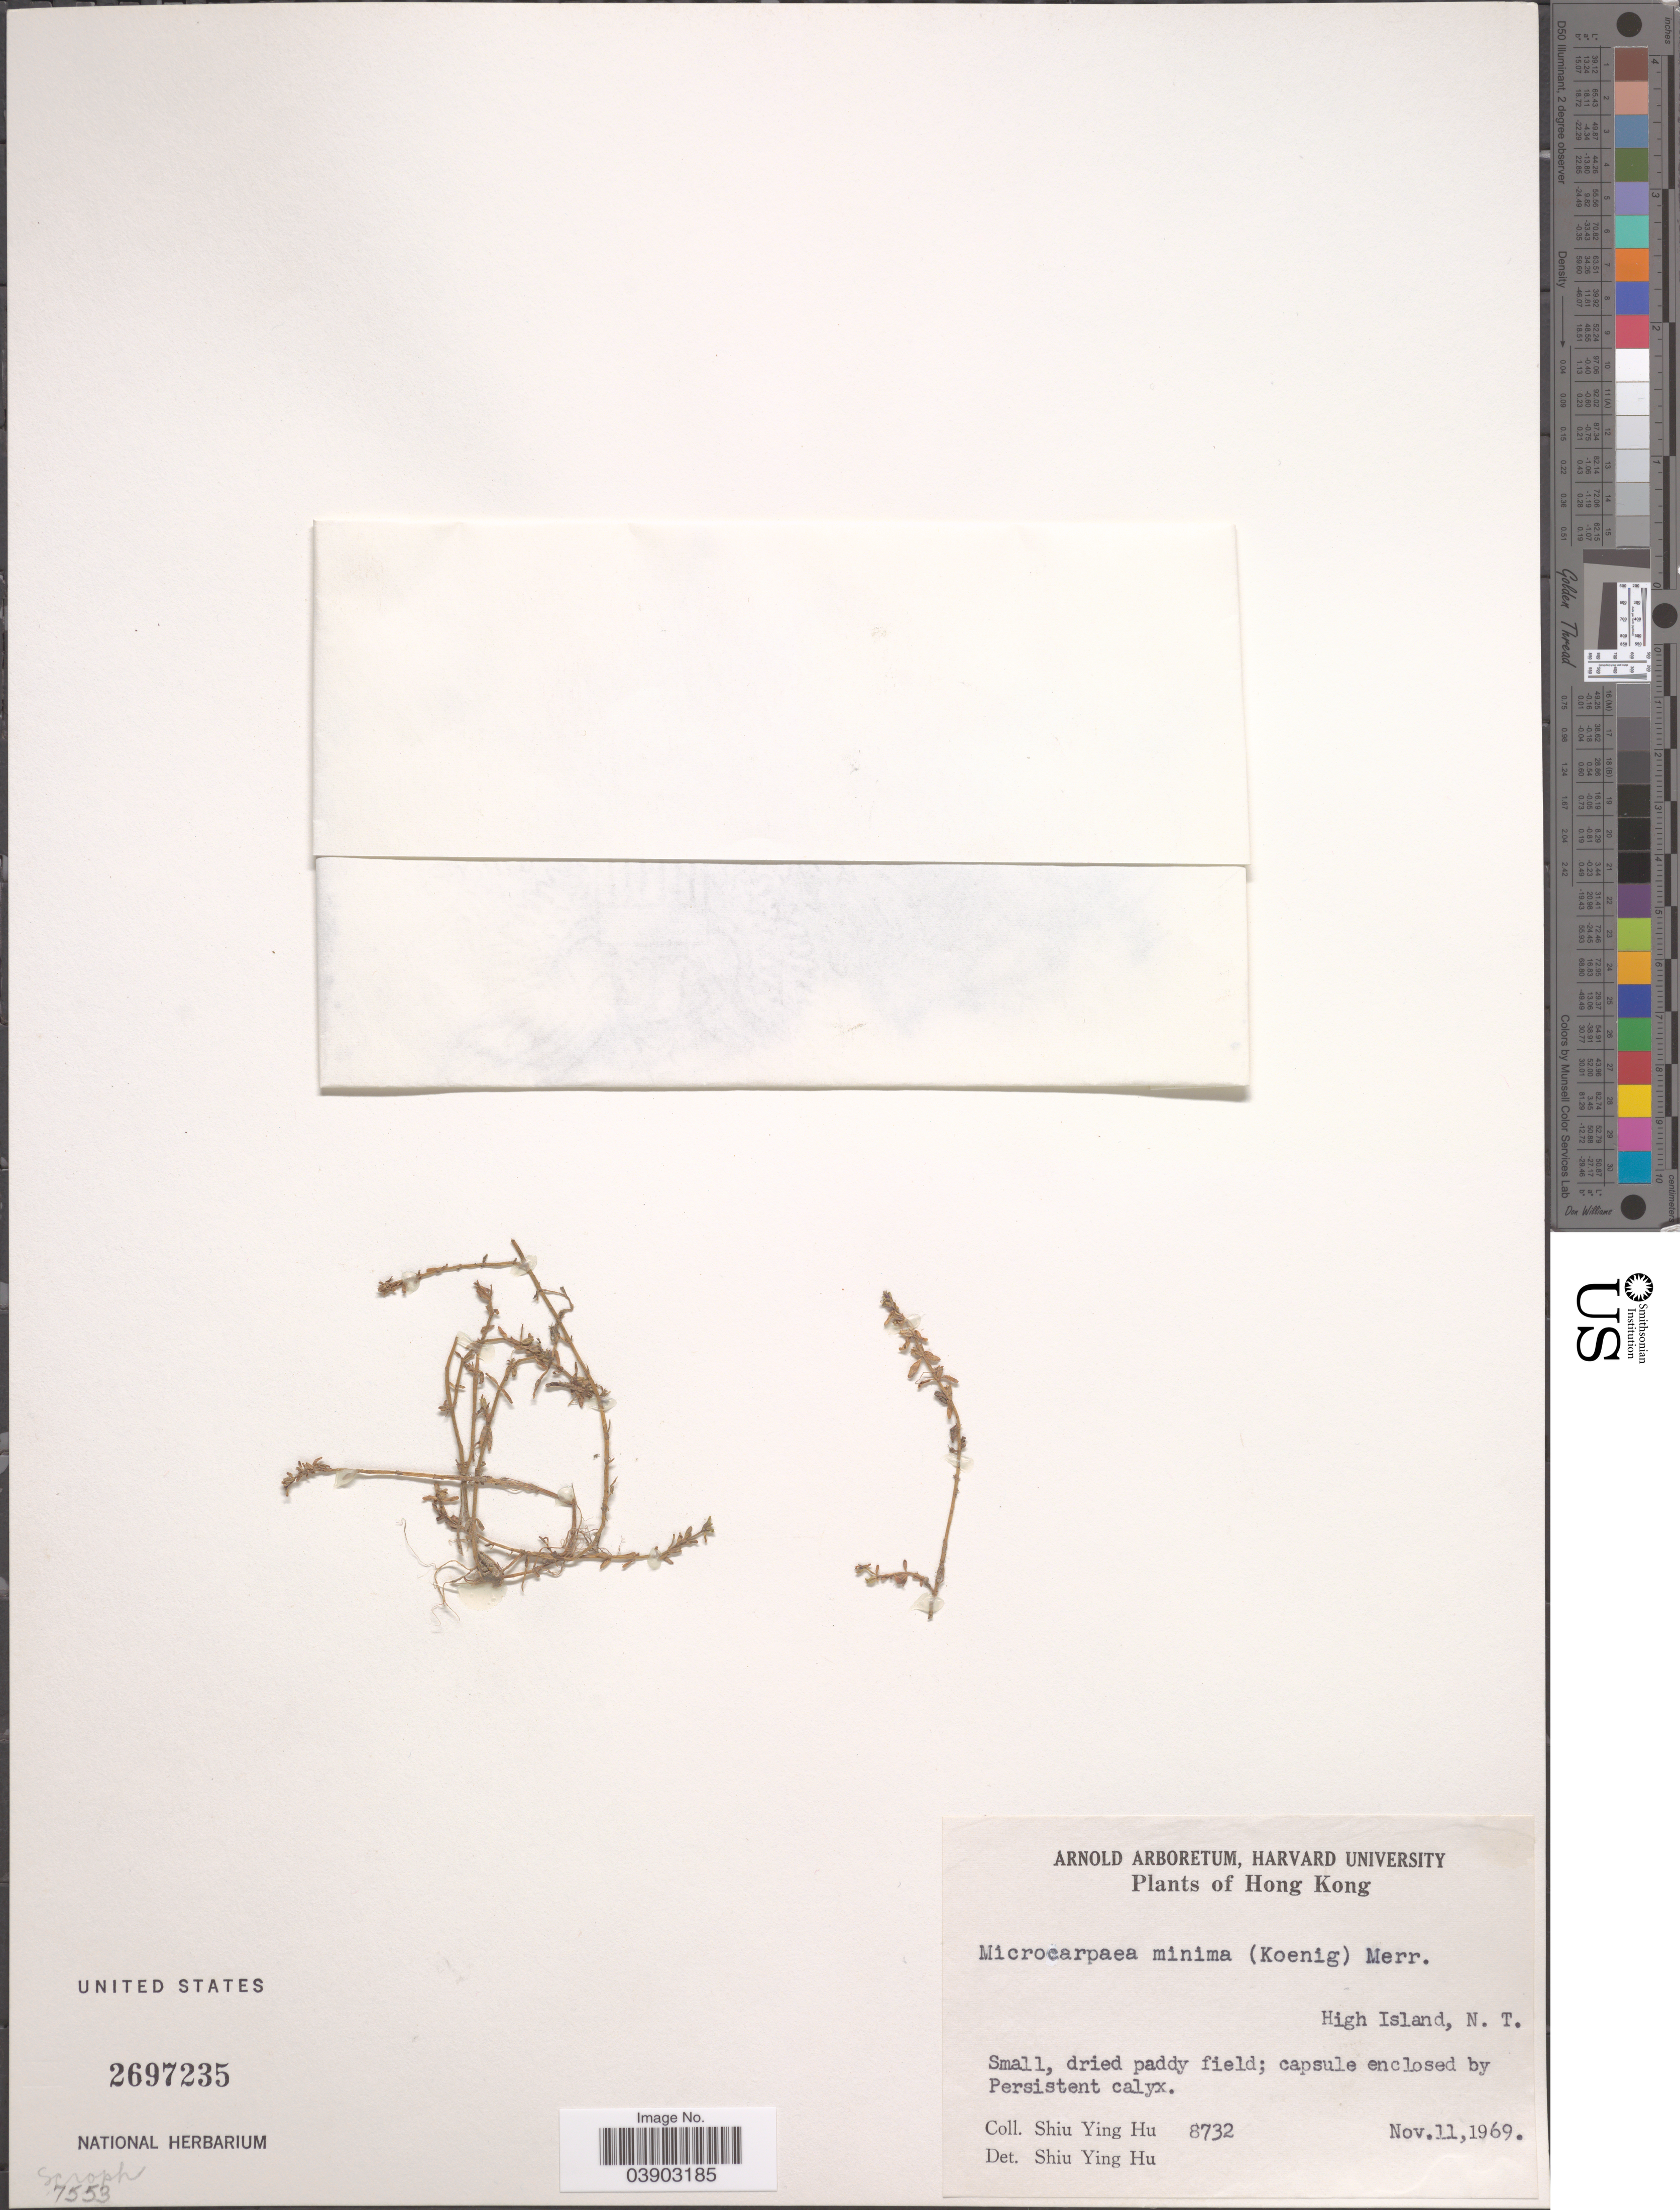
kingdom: Plantae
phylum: Tracheophyta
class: Magnoliopsida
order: Lamiales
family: Phrymaceae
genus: Microcarpaea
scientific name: Microcarpaea minima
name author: (K.D. Koenig ex Retz.) Merr.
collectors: S. Y. Hu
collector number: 8732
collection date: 1969-11-11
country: China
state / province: Hong Kong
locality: High Island, N. T.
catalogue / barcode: US 2697235